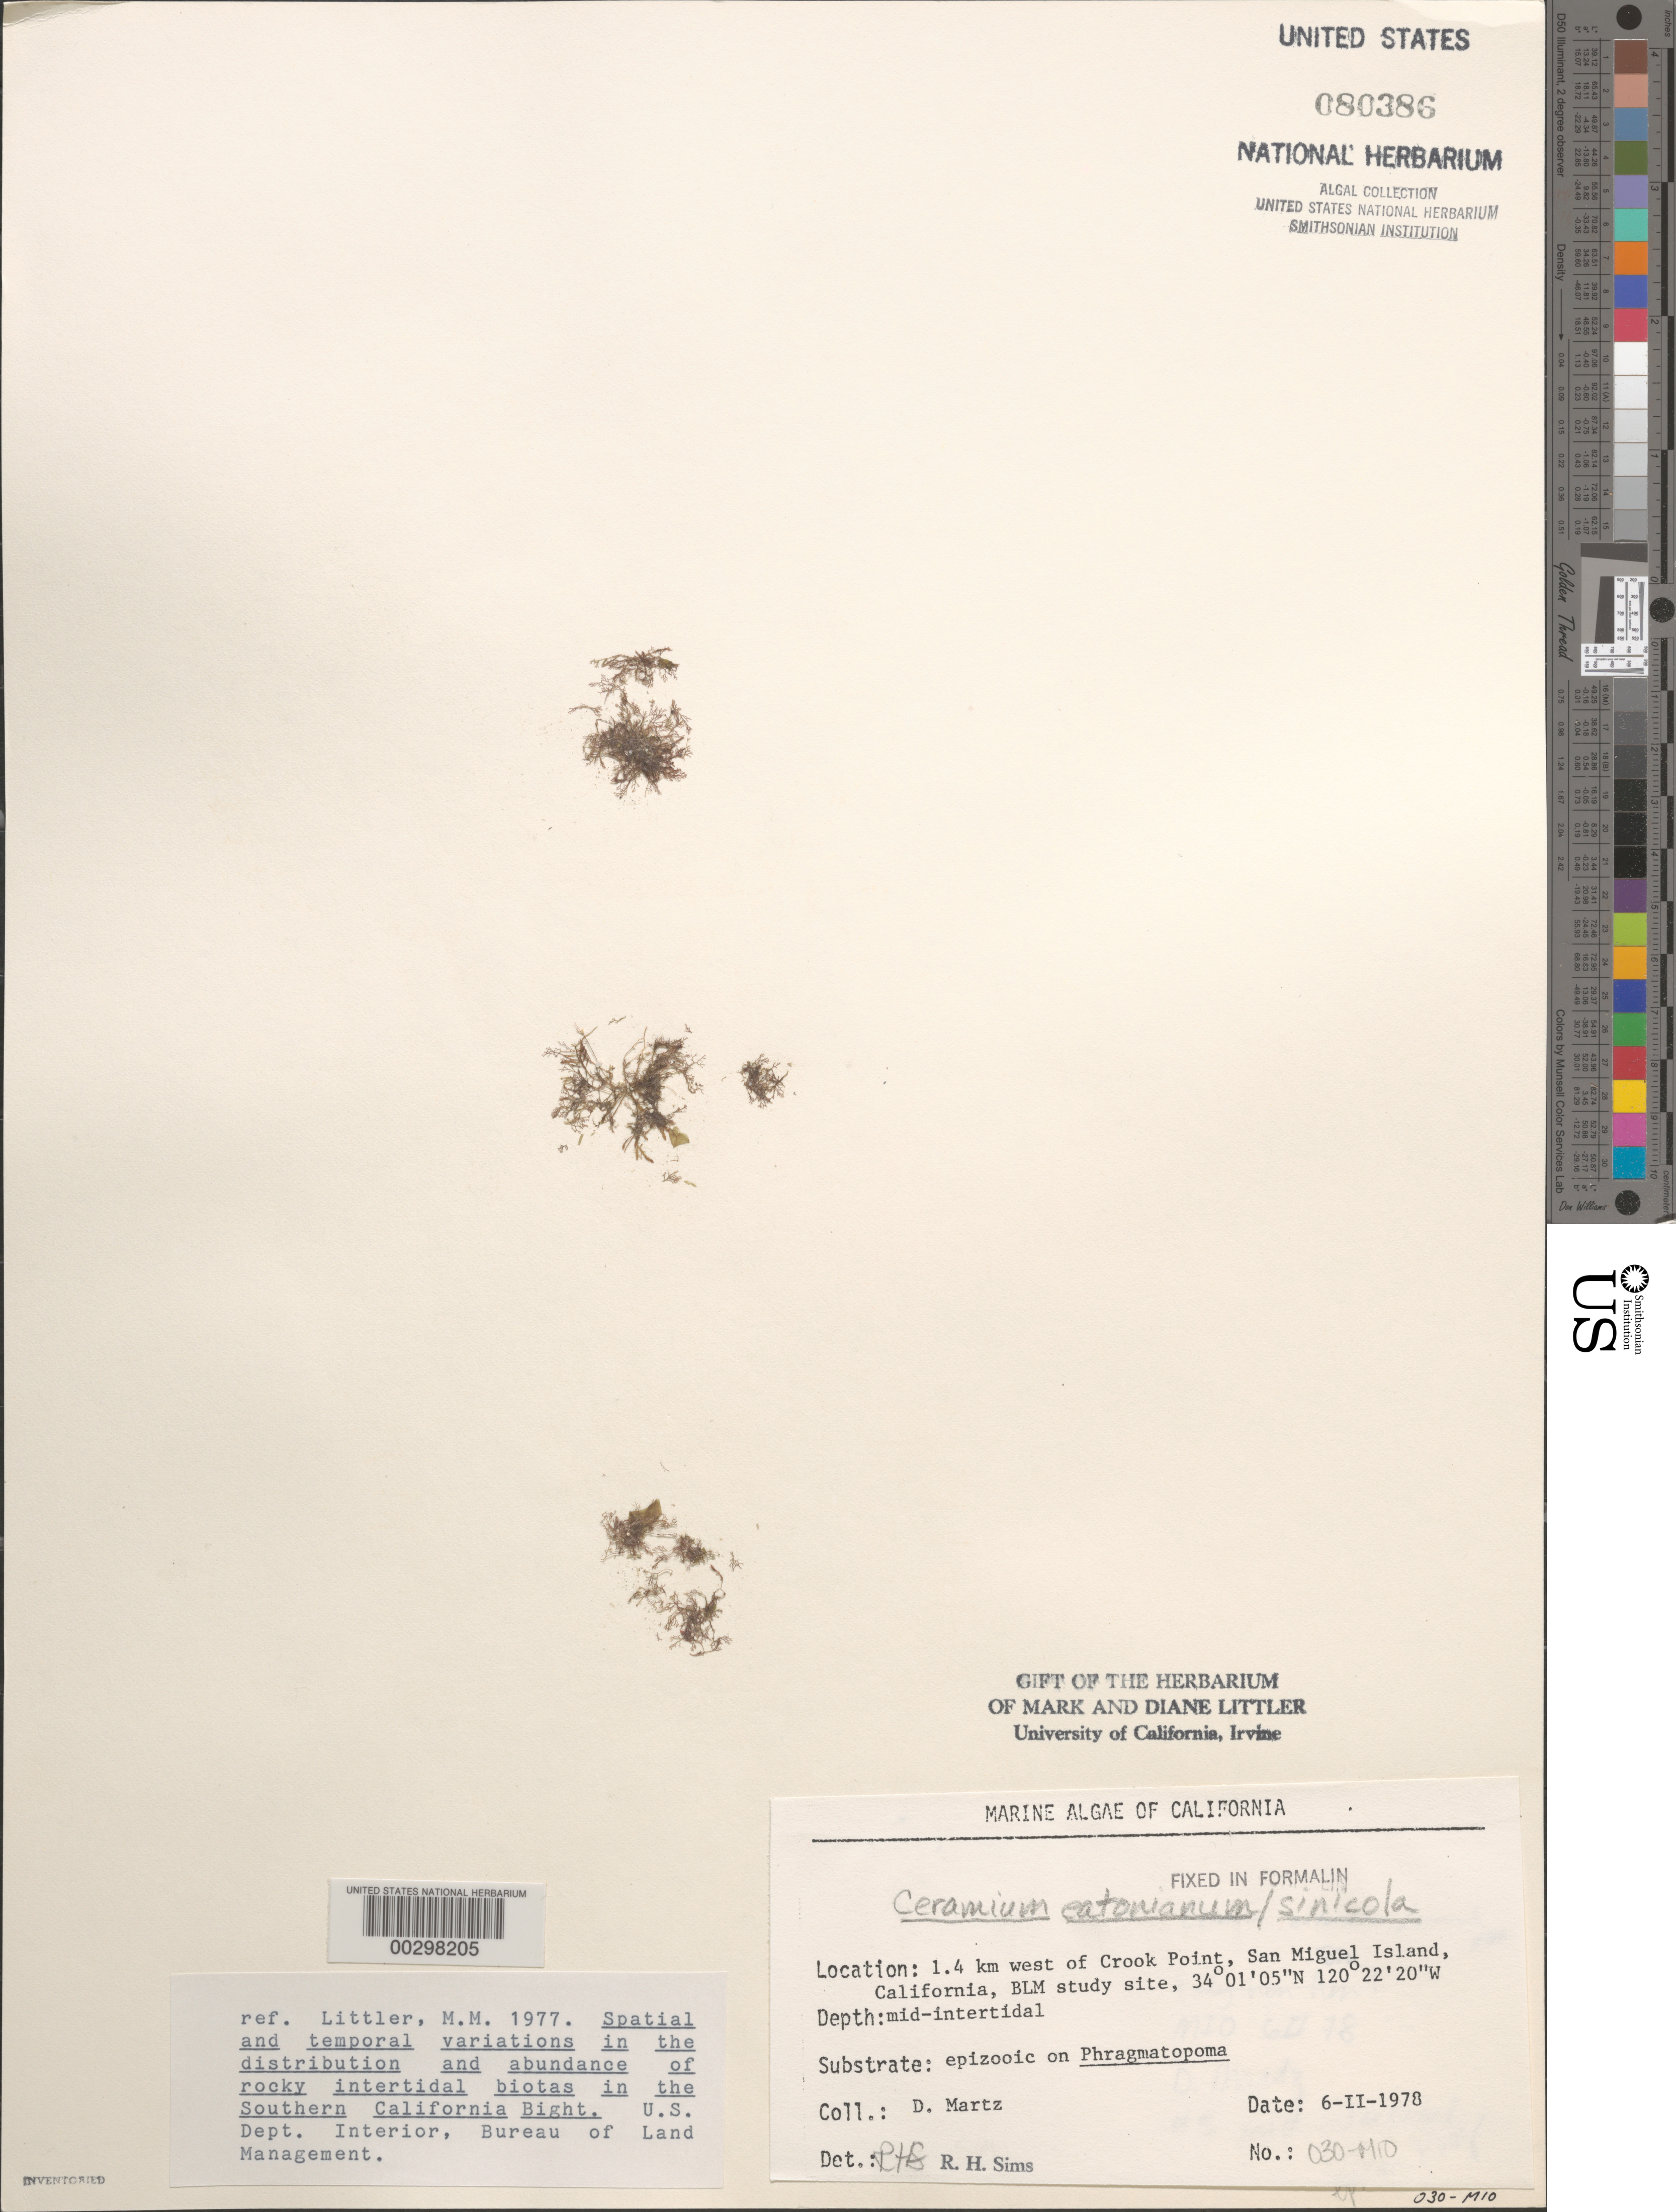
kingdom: Plantae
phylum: Rhodophyta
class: Florideophyceae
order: Ceramiales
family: Ceramiaceae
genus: Corallophila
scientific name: Corallophila eatoniana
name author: (Farl.) T.O. Cho et al.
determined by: Algae name updating Project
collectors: D. Martz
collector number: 030-mio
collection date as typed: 06 Feb 1978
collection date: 1978-02-06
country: United States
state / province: California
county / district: Santa Barbara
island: San Miguel Island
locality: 1.4 km north of Crook Point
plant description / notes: BLM-SOCALBIGHT Rocky Intertidal Survey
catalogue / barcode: US 80386